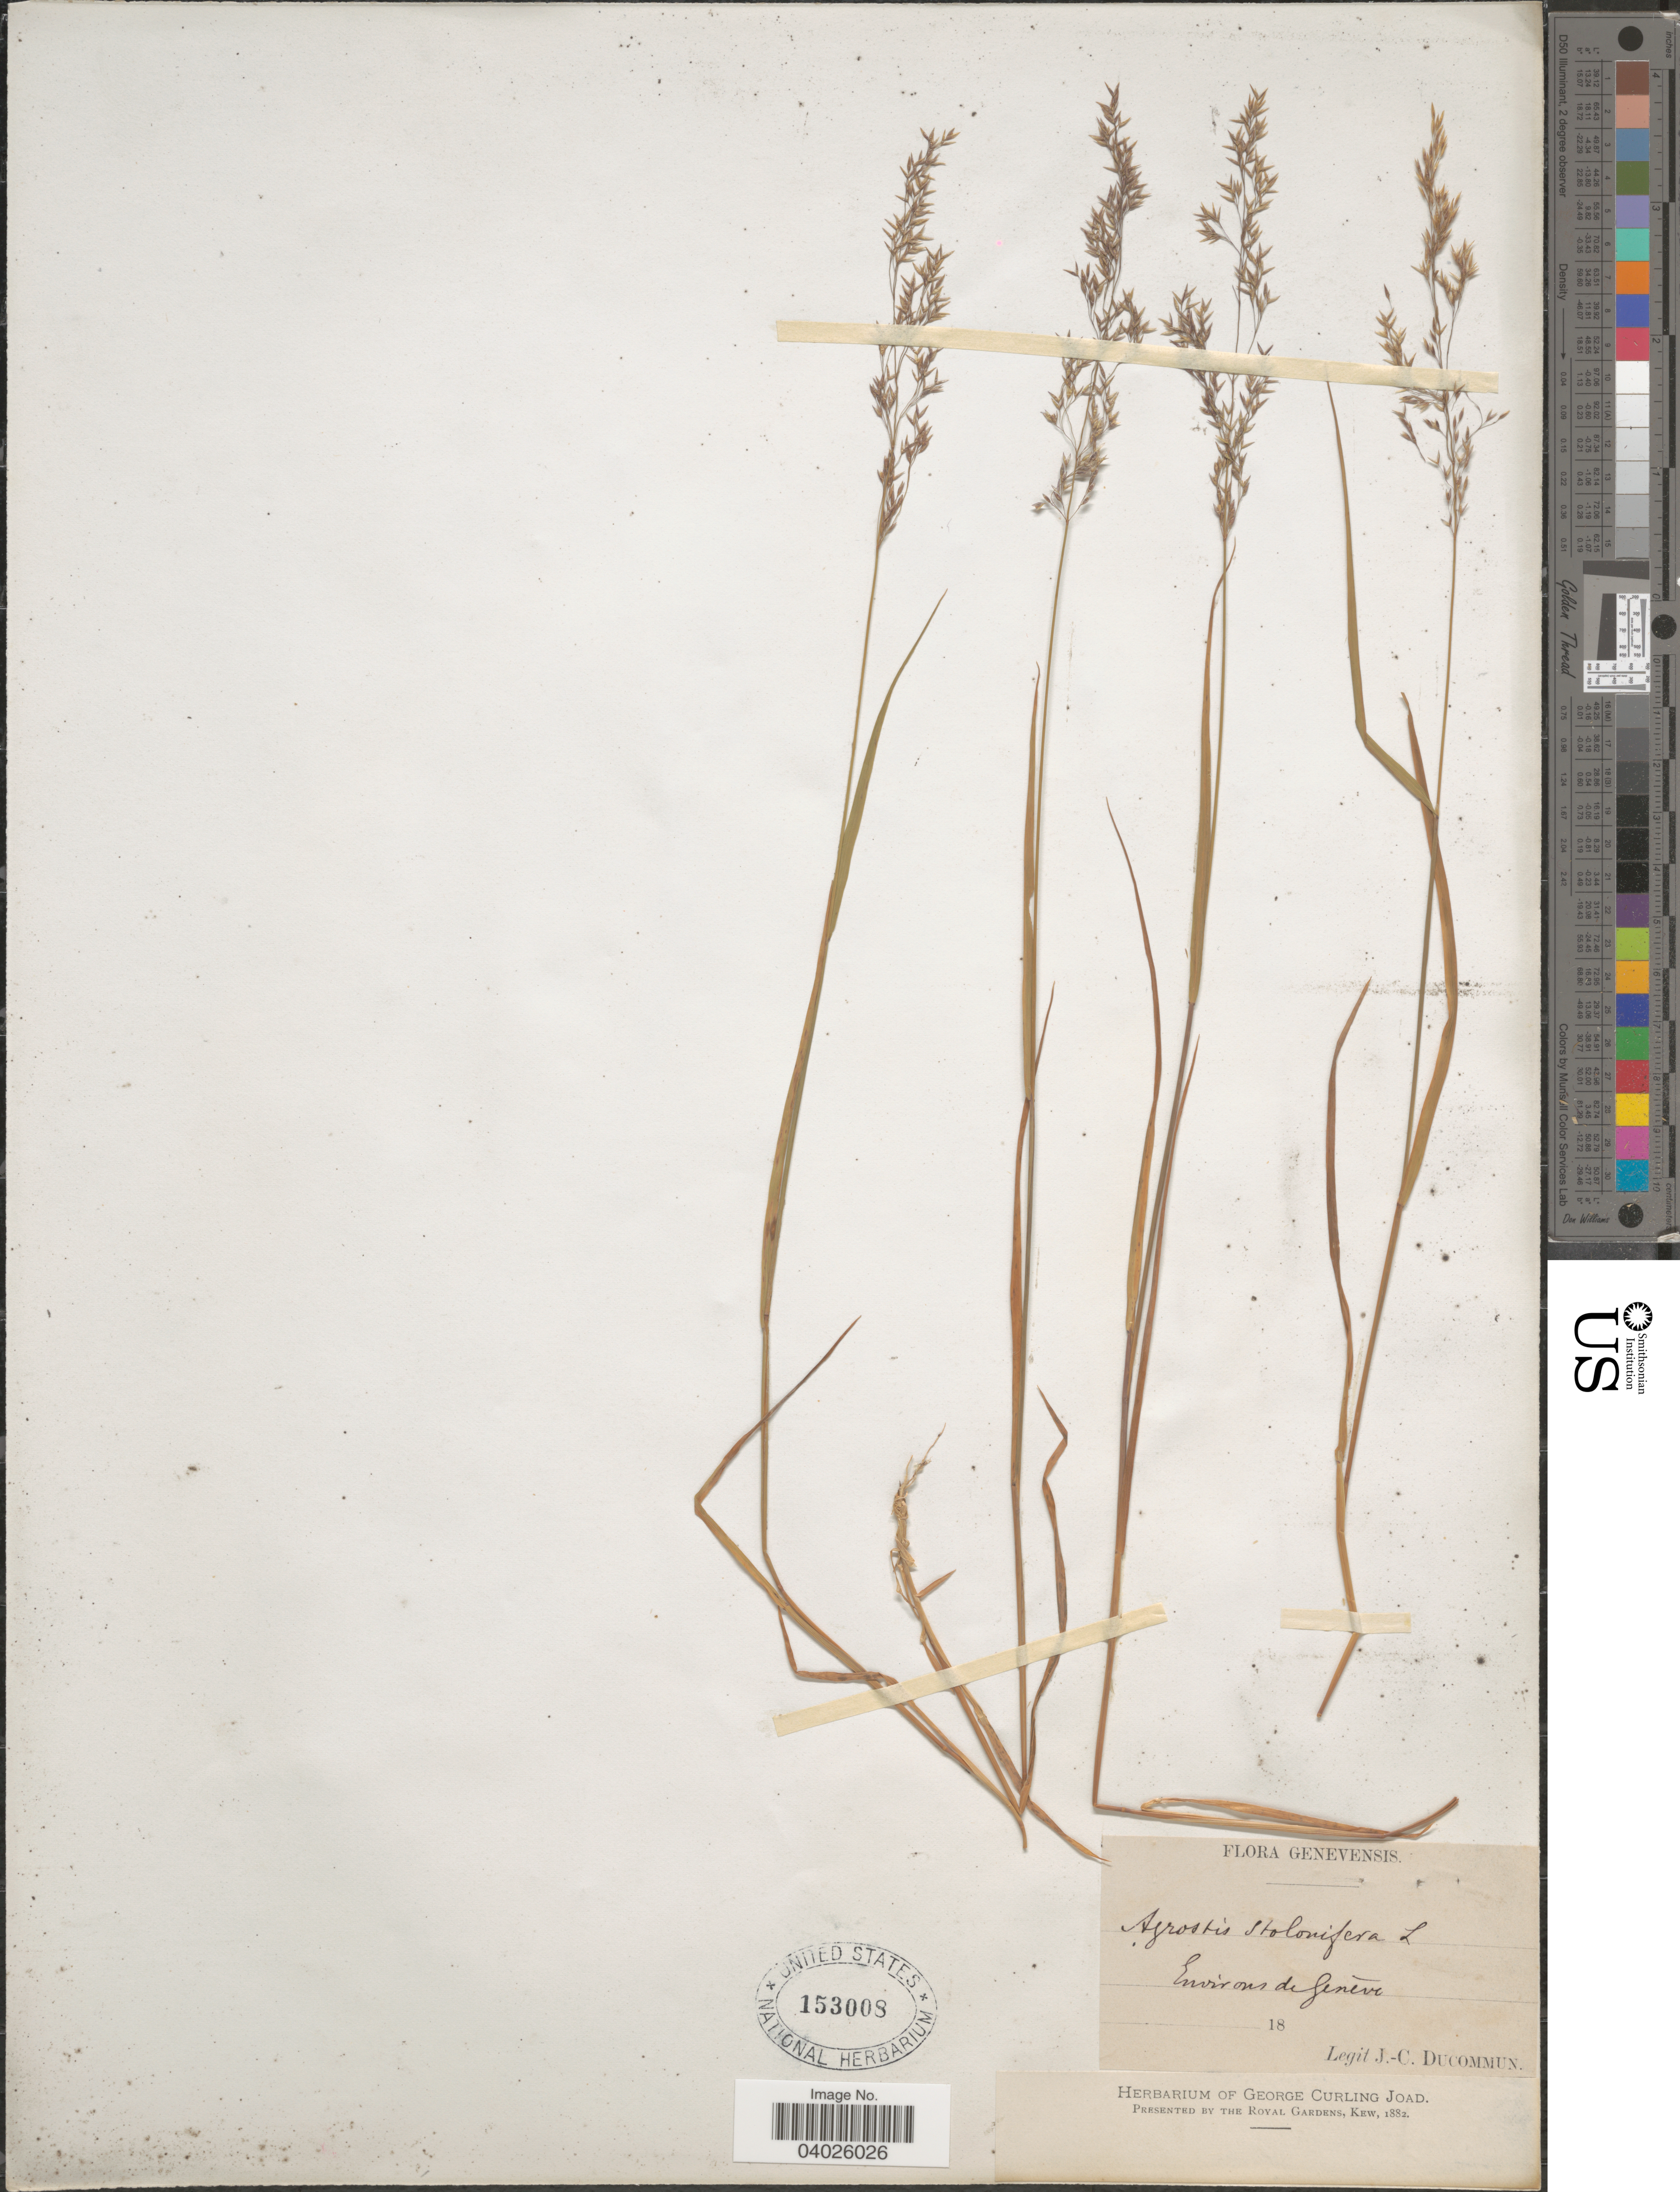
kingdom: Plantae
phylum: Tracheophyta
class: Liliopsida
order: Poales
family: Poaceae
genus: Agrostis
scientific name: Agrostis stolonifera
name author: L.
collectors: J. Ducommun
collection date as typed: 18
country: Switzerland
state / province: Genève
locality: Genevensis. Environs de Genéve.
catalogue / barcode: US 153008